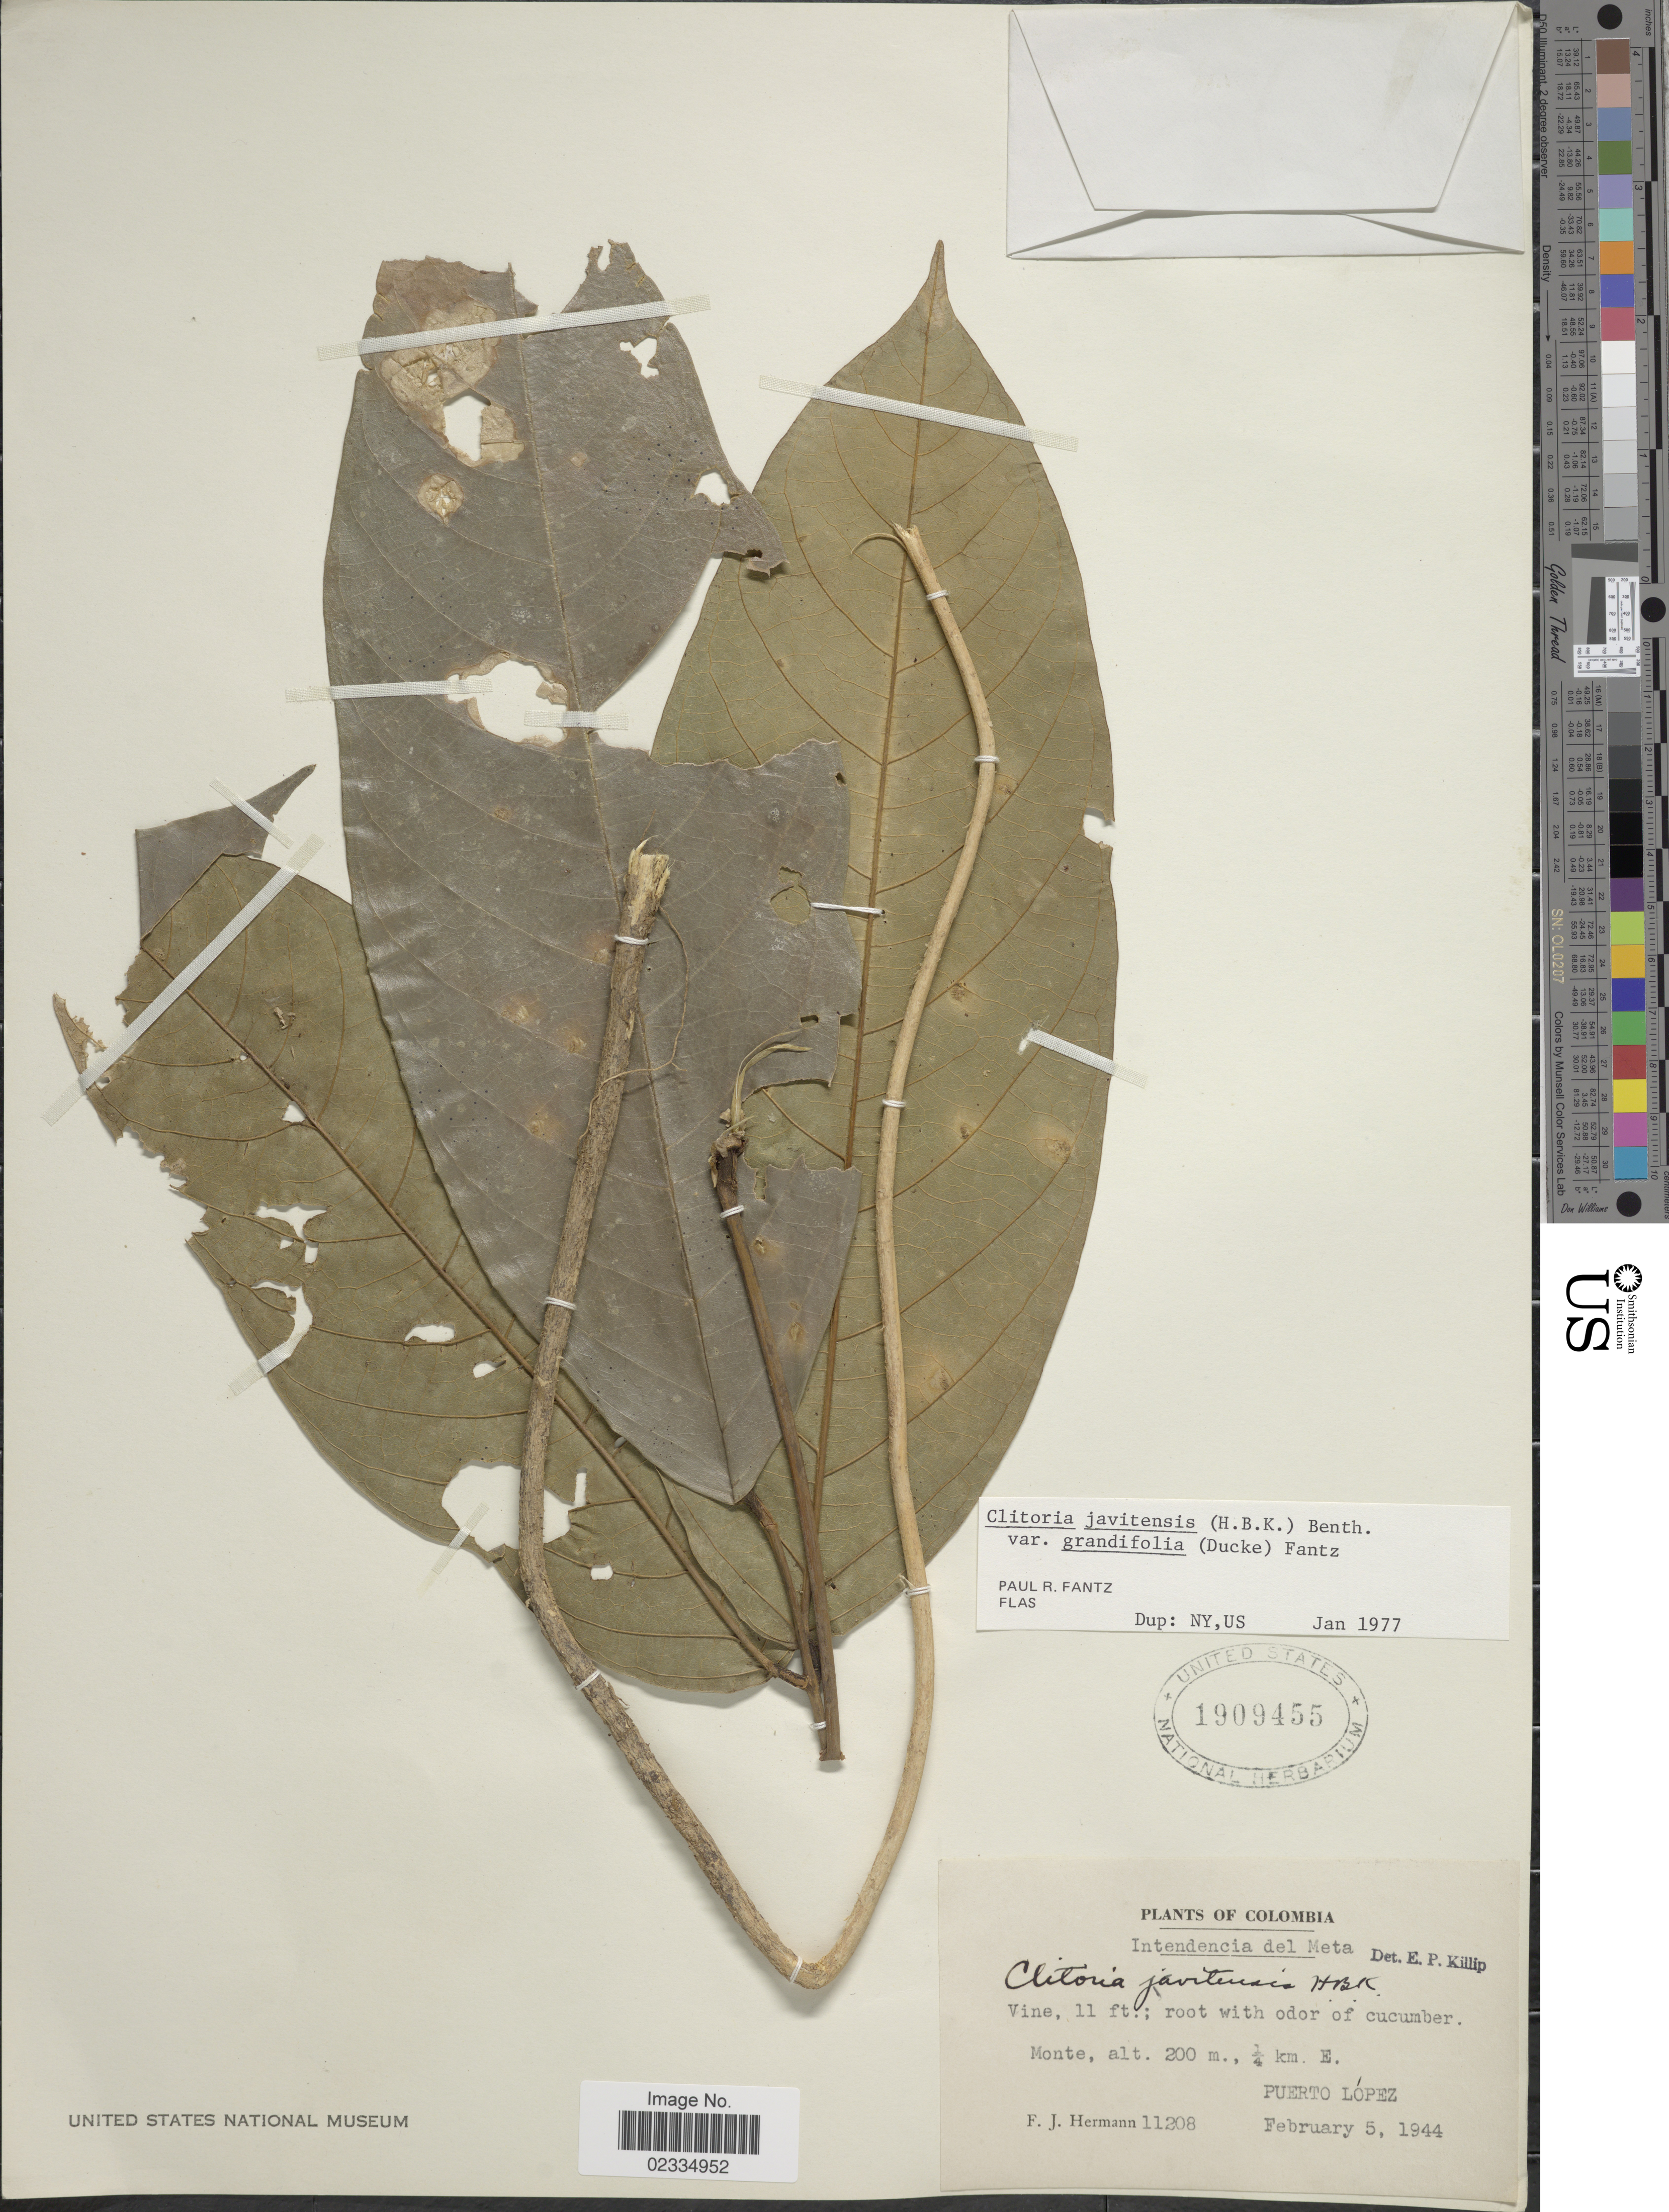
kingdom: Plantae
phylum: Tracheophyta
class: Magnoliopsida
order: Fabales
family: Fabaceae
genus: Clitoria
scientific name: Clitoria javitensis var. longiloba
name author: Fantz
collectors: F. J. Hermann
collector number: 11208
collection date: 1944-02-05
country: Colombia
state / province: Meta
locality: Monte. 1/4 km. E. Puerto Lopez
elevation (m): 200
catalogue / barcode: US 1909455